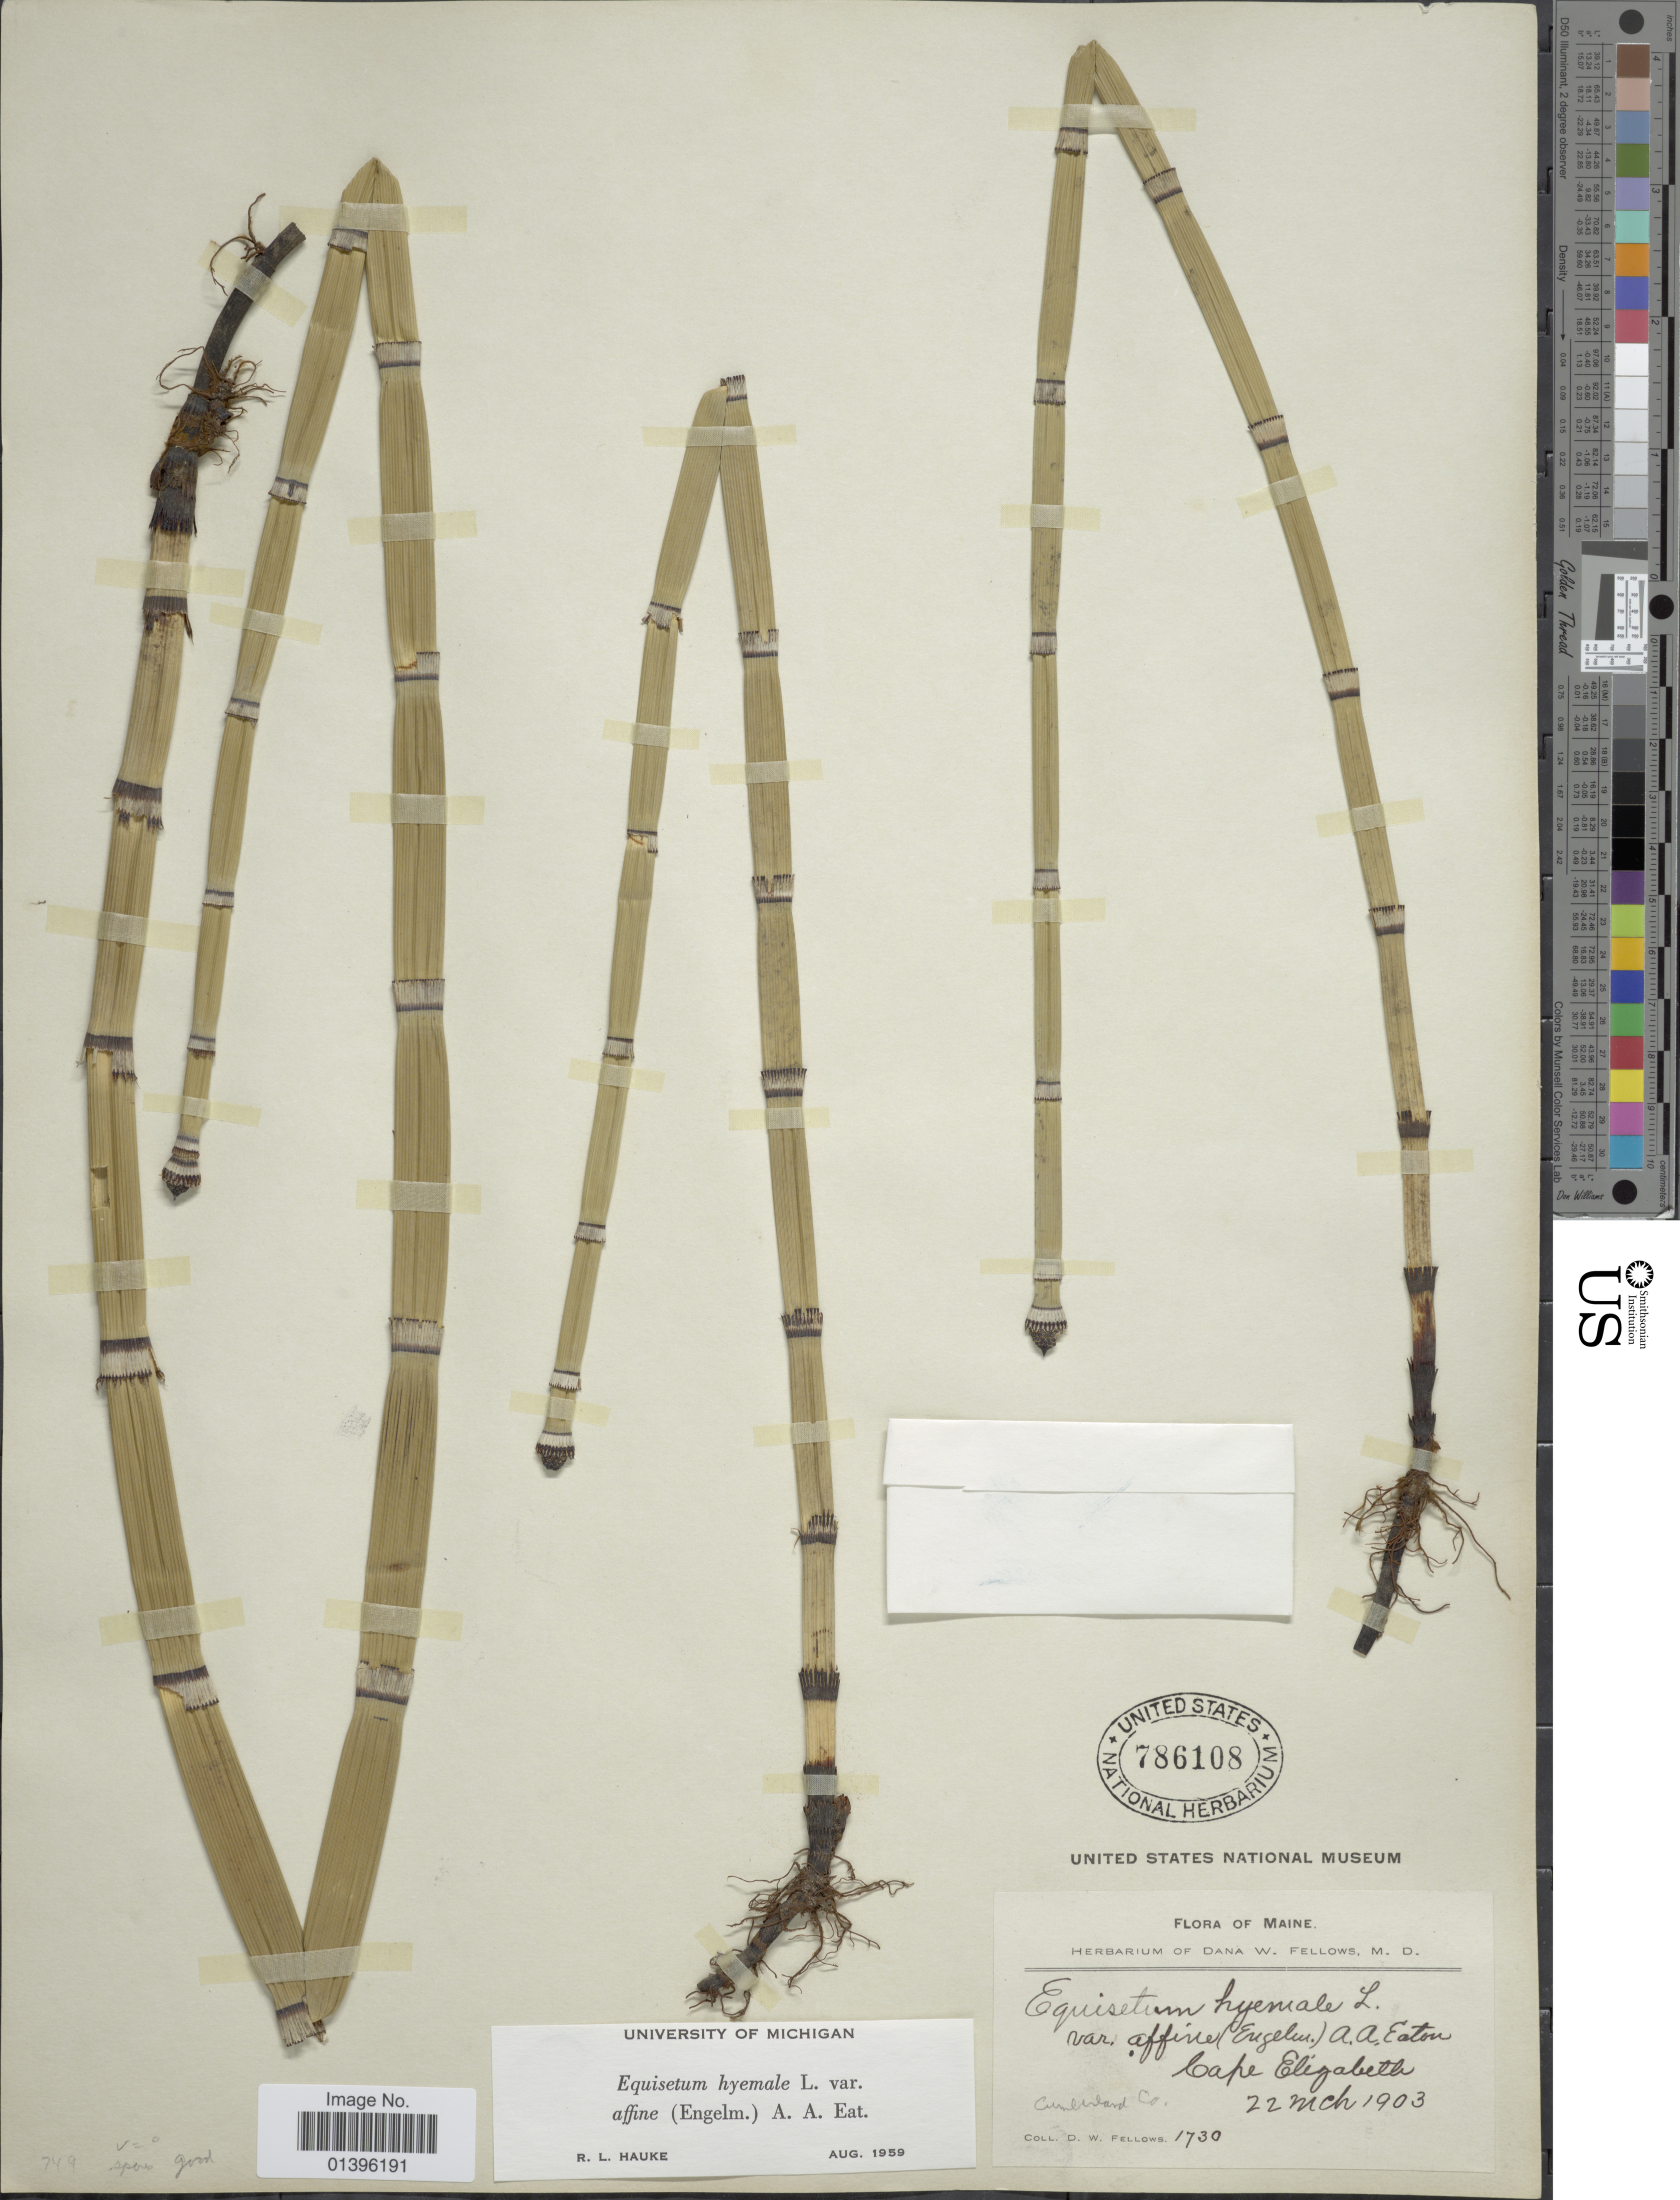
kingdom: Plantae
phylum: Tracheophyta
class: Polypodiopsida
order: Equisetales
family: Equisetaceae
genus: Equisetum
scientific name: Equisetum hyemale var. affine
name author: (Engelm.) A.A. Eaton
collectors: D. W. Fellows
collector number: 1730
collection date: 1903-03-22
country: United States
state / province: Maine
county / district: Cumberland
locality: Cape Elizabeth. Cumberland Co.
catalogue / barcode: US 786108